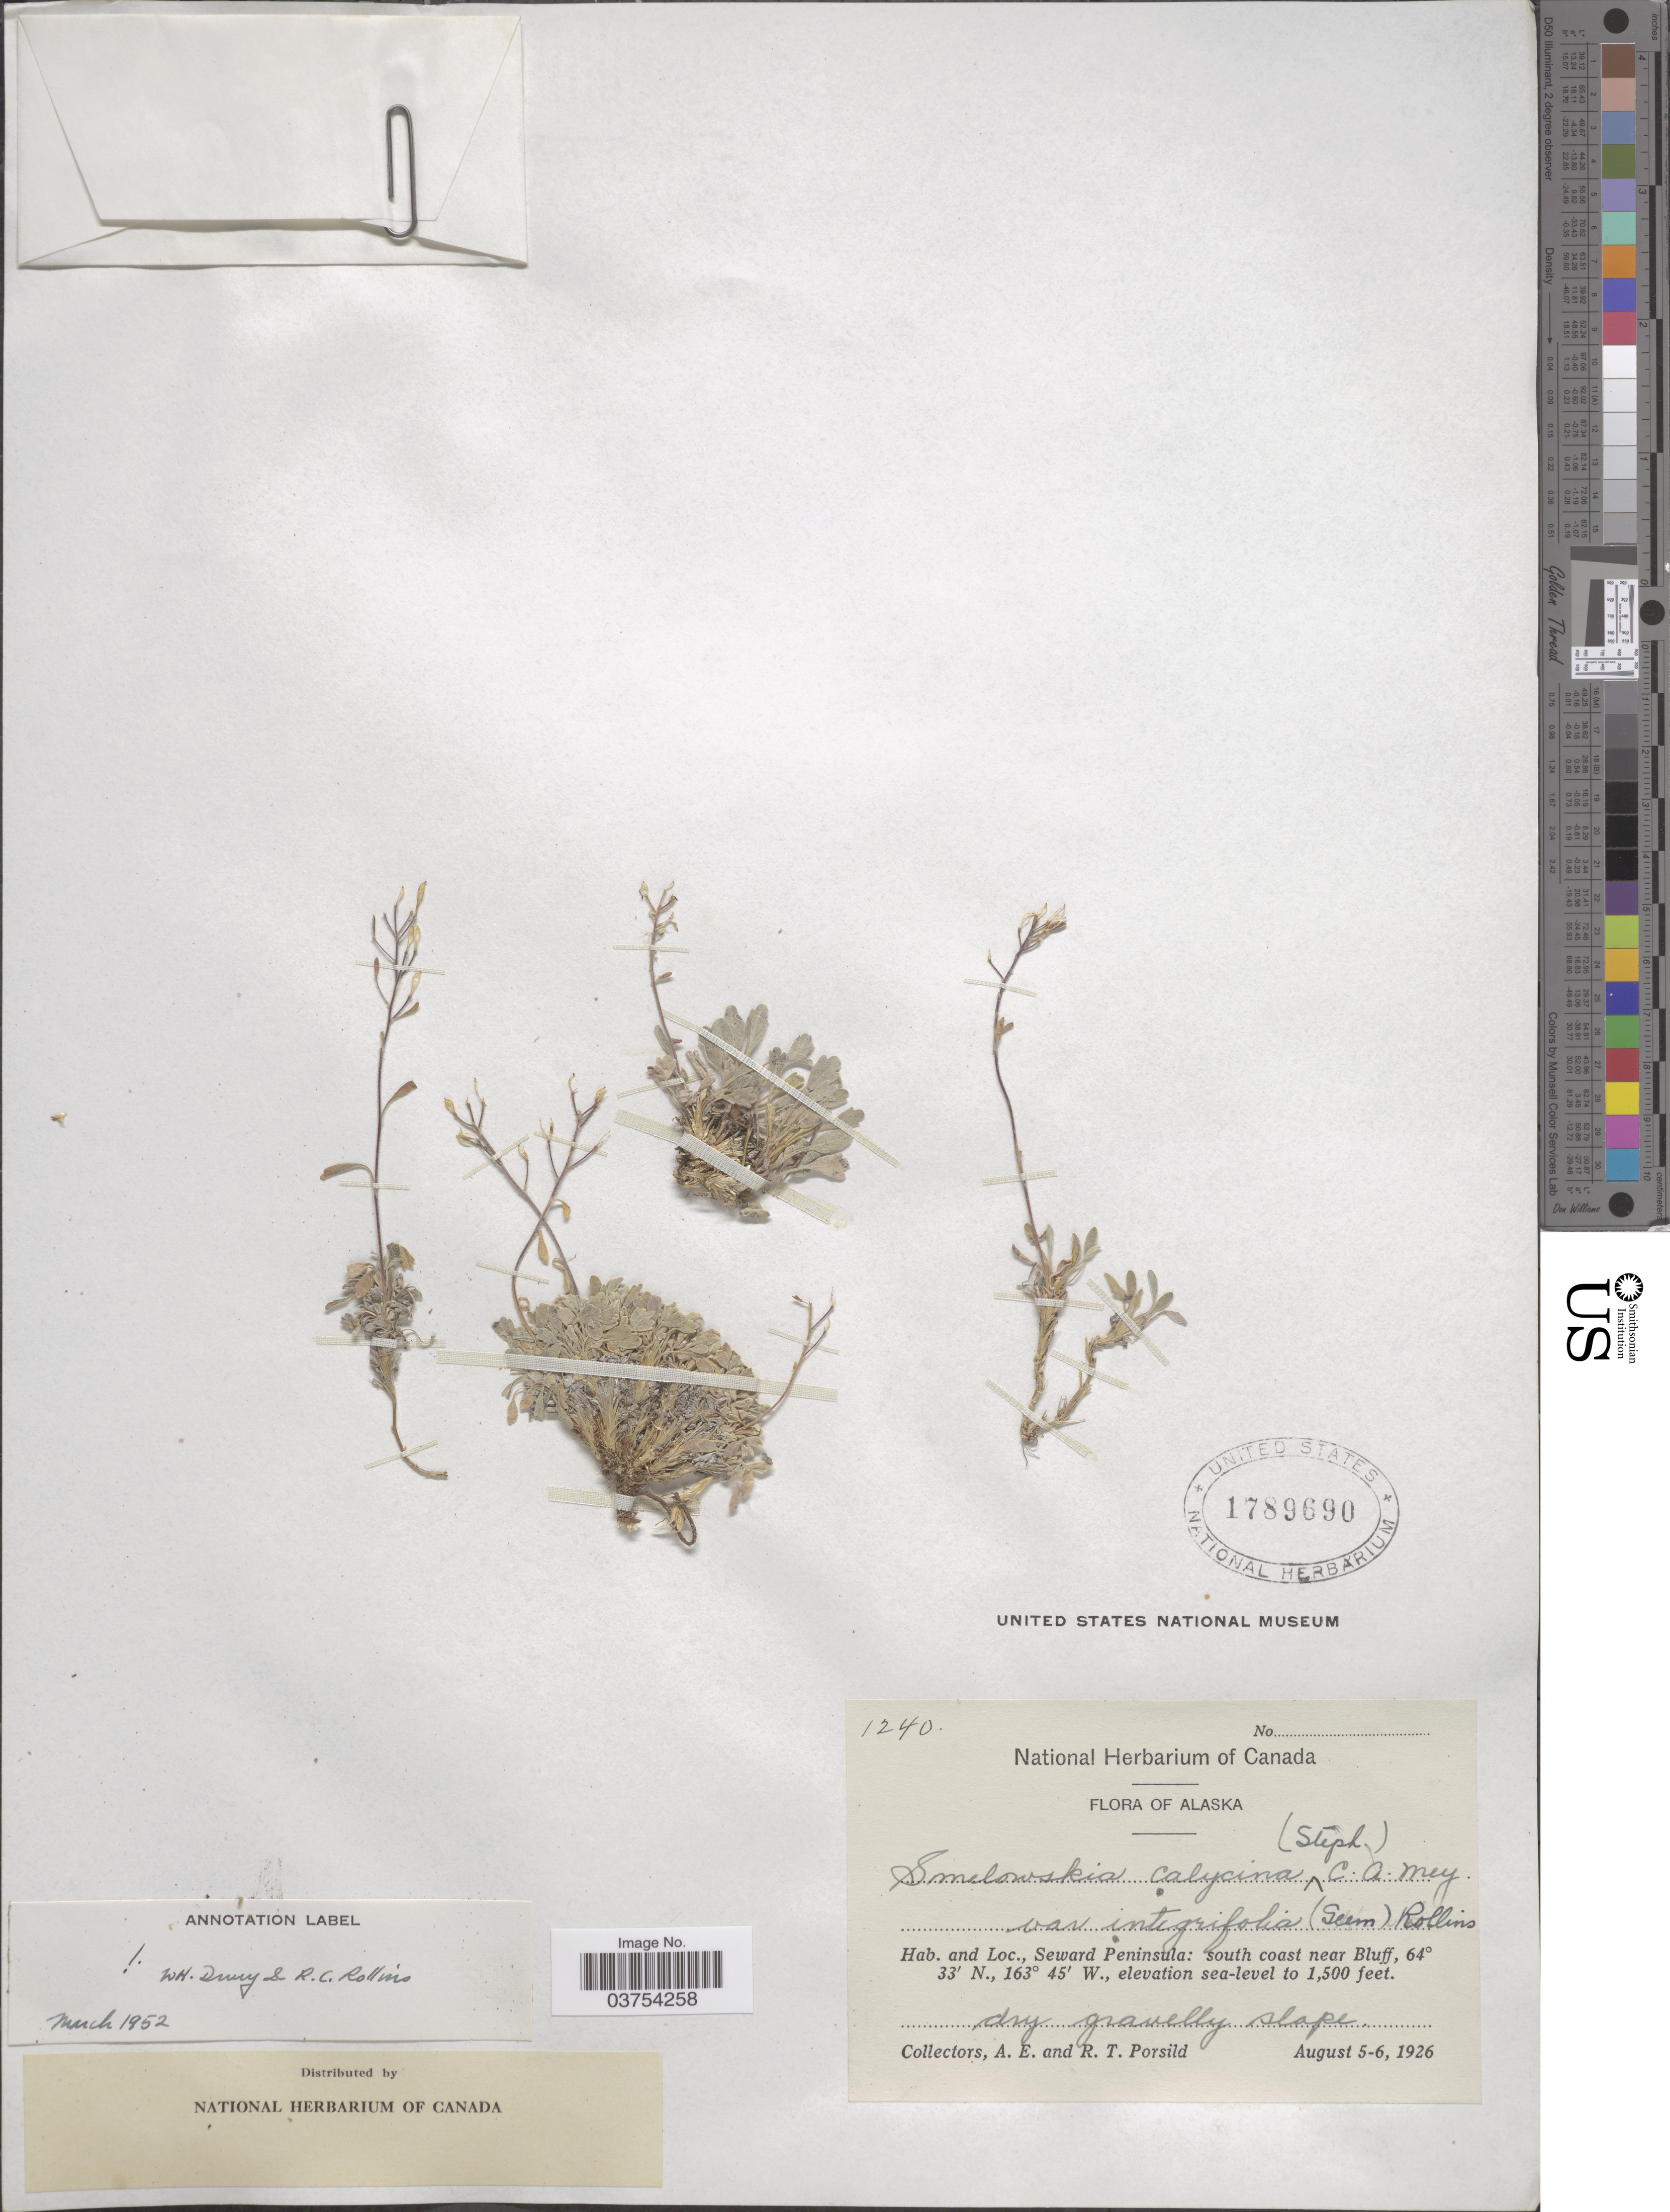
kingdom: Plantae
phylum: Tracheophyta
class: Magnoliopsida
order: Brassicales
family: Brassicaceae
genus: Smelowskia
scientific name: Smelowskia calycina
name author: (Stephan) C.A. Mey.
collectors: A. E. Porsild & R. T. Porsild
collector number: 1240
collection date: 1926-08-05/1926-08-06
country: United States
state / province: Alaska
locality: Seward Peninsula: south coast near Bluff.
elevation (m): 0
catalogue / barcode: US 1789690